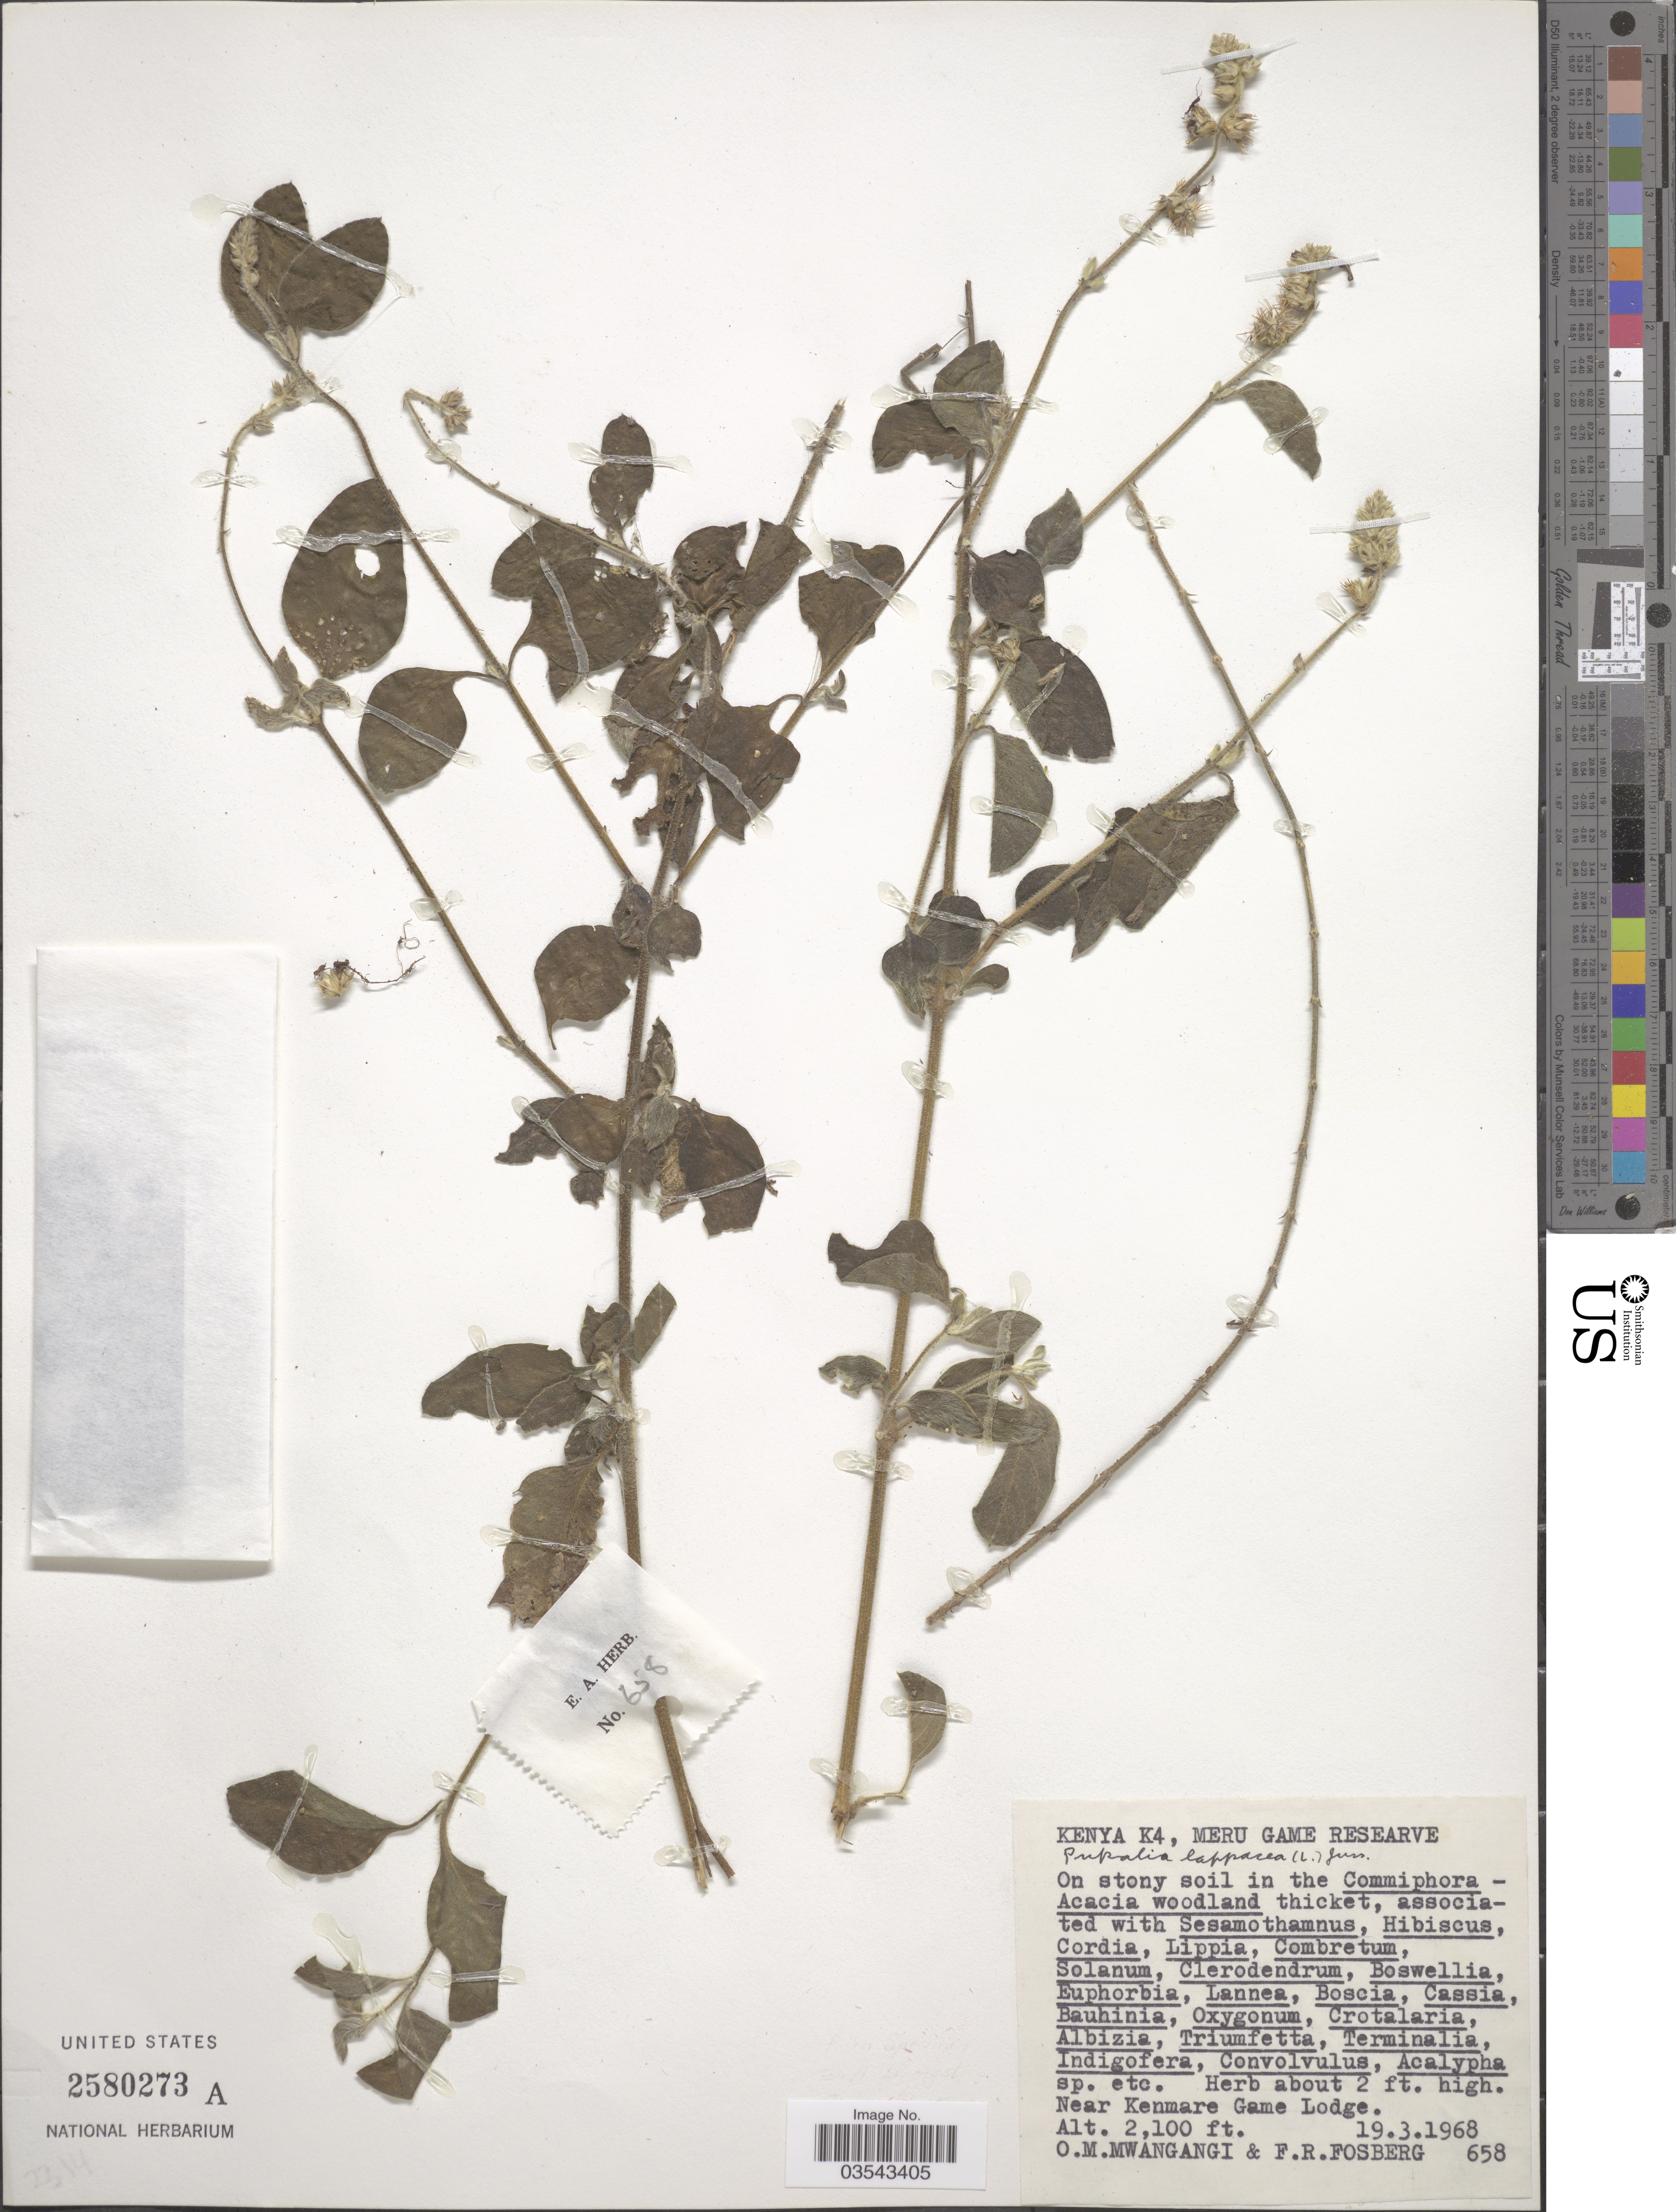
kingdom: Plantae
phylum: Tracheophyta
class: Magnoliopsida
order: Caryophyllales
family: Amaranthaceae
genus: Pupalia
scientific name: Pupalia lappacea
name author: (L.) A. Juss.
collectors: O. M. Mwangangi & F. R. Fosberg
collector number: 658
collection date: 1968-03-19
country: Kenya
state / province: Meru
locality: Meru Game Reserve. Near Kenmare Game Lodge.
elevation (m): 640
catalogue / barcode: US 2580273A